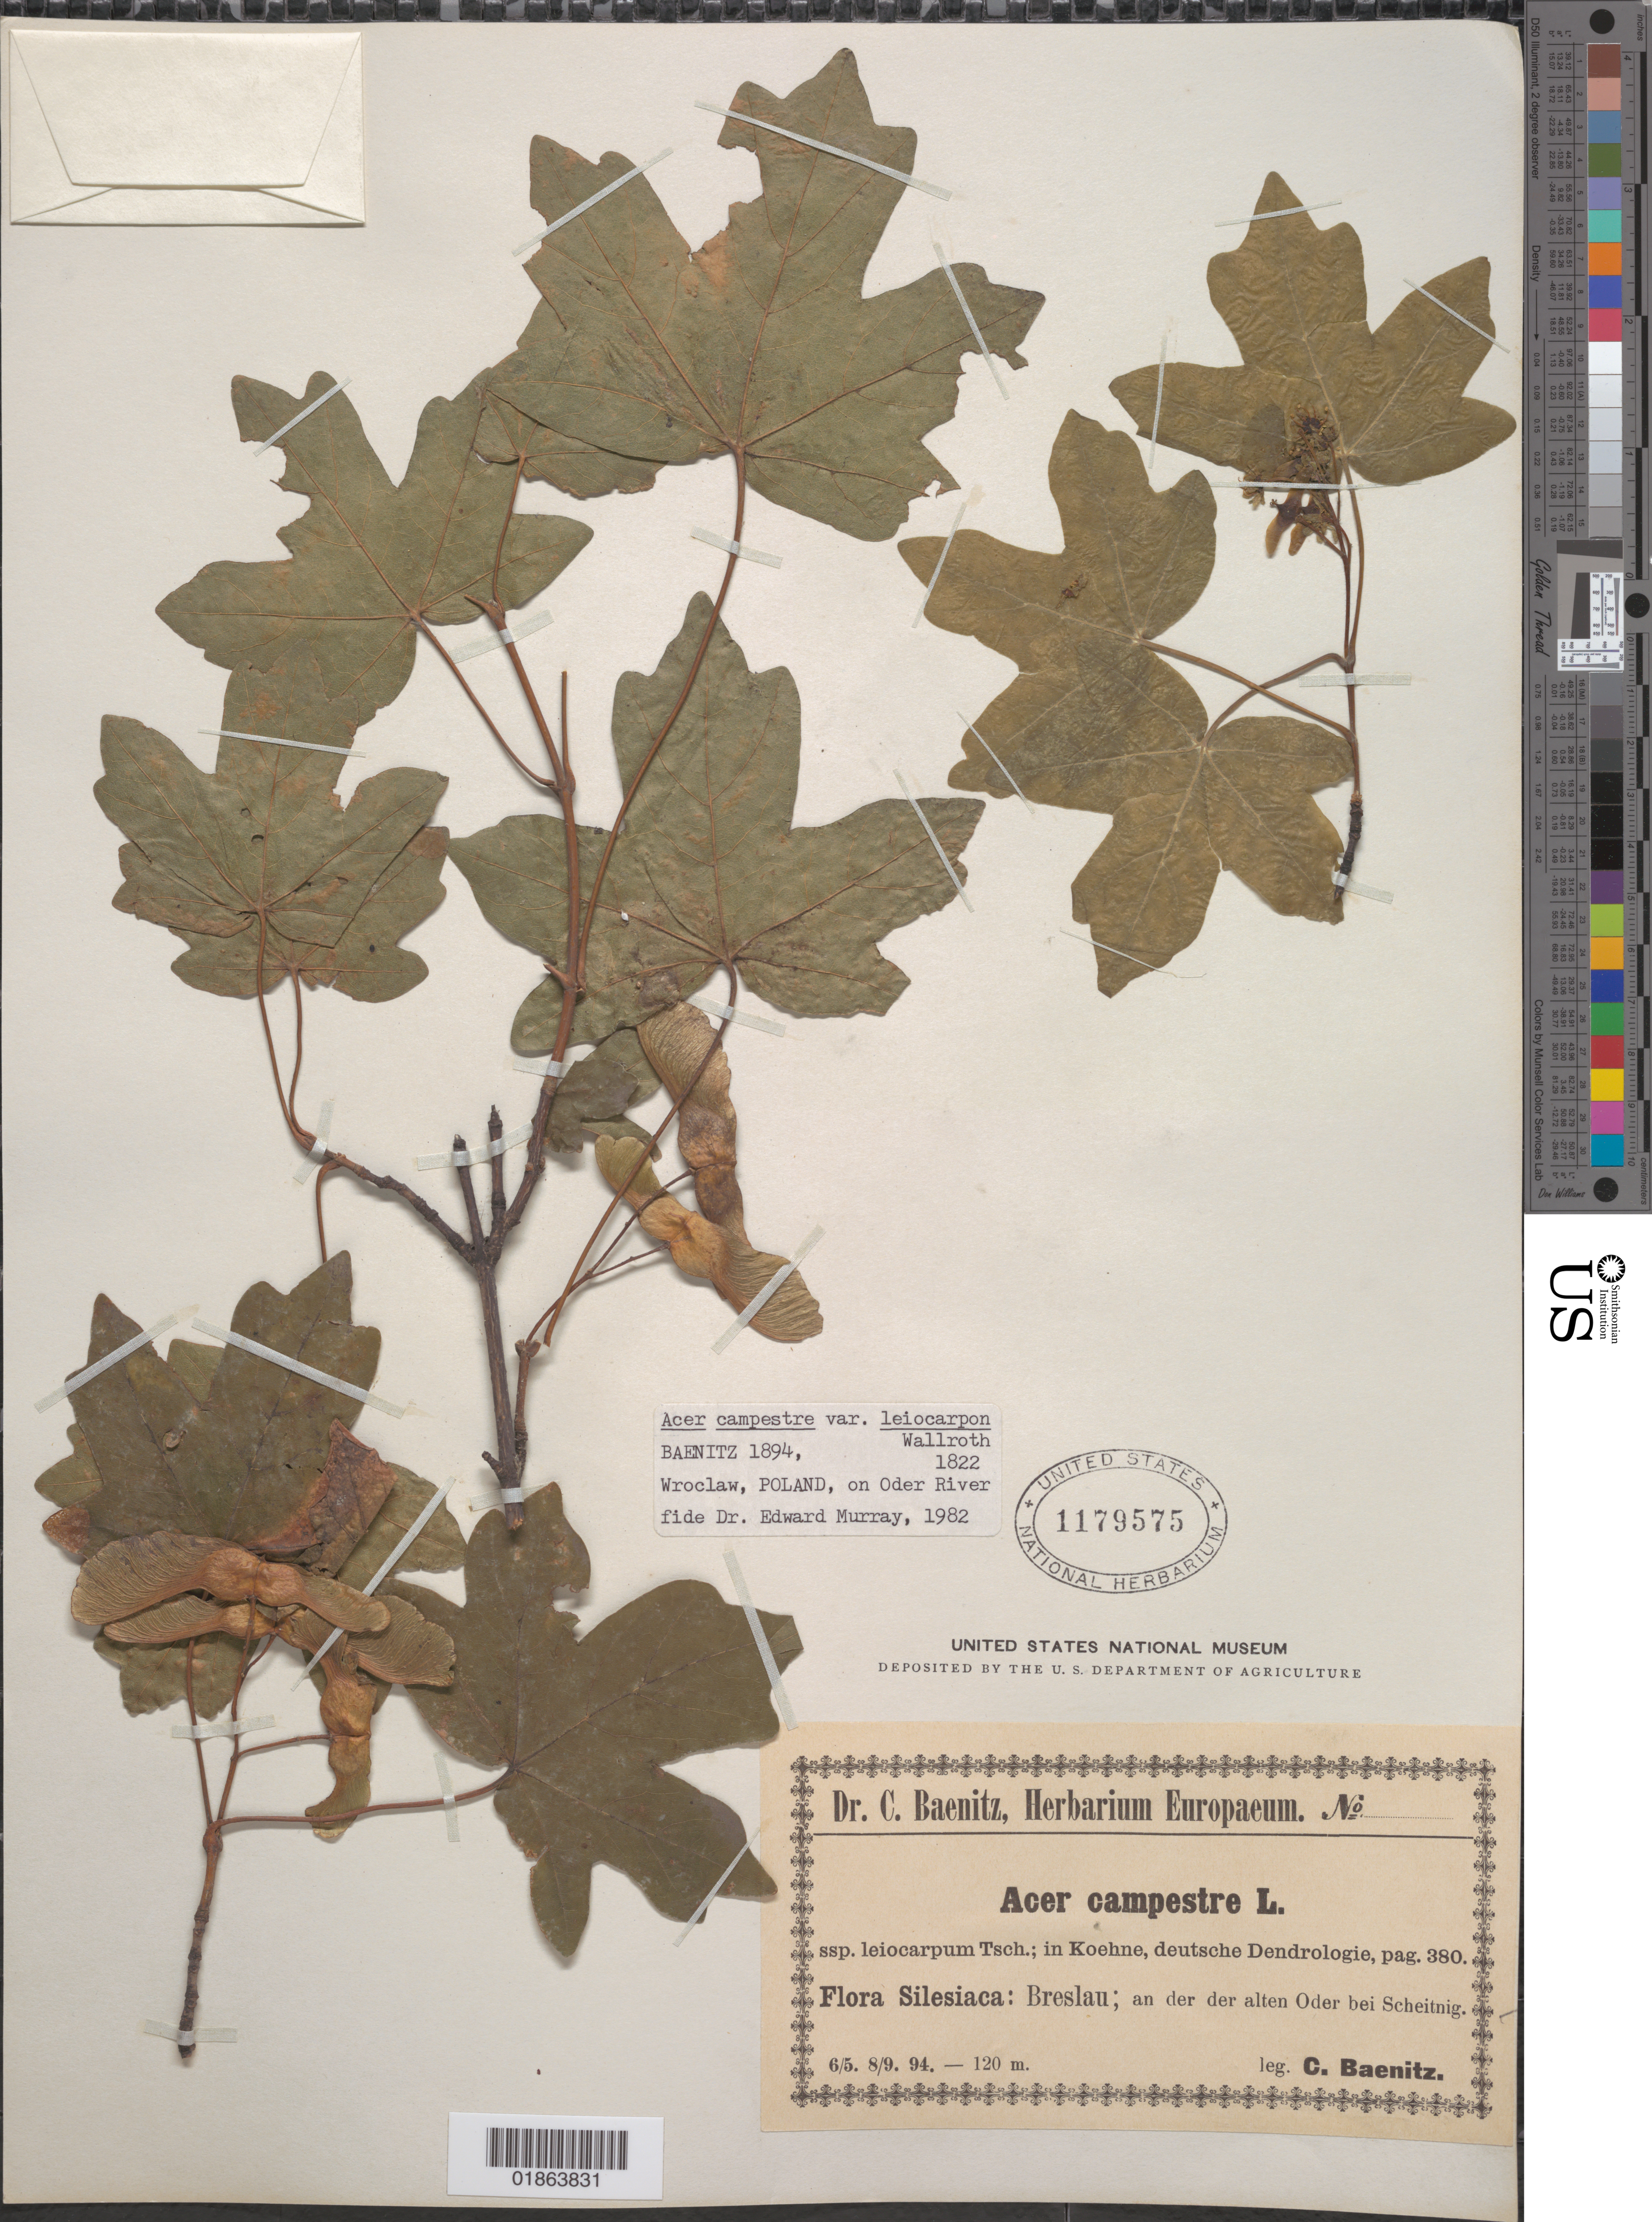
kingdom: Plantae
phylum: Tracheophyta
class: Magnoliopsida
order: Sapindales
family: Sapindaceae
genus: Acer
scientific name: Acer campestre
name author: L.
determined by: Murray, Edward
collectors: C. G. Baenitz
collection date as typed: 6/5. 8/9. 1894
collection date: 1894-05-06,1894-09-08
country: Poland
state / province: Dolnoslaskie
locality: Flora Silesiaca: Breslau an der der alten Oder bei Scheitnig [Silesia: Wroclaw]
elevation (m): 120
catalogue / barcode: US 1179575